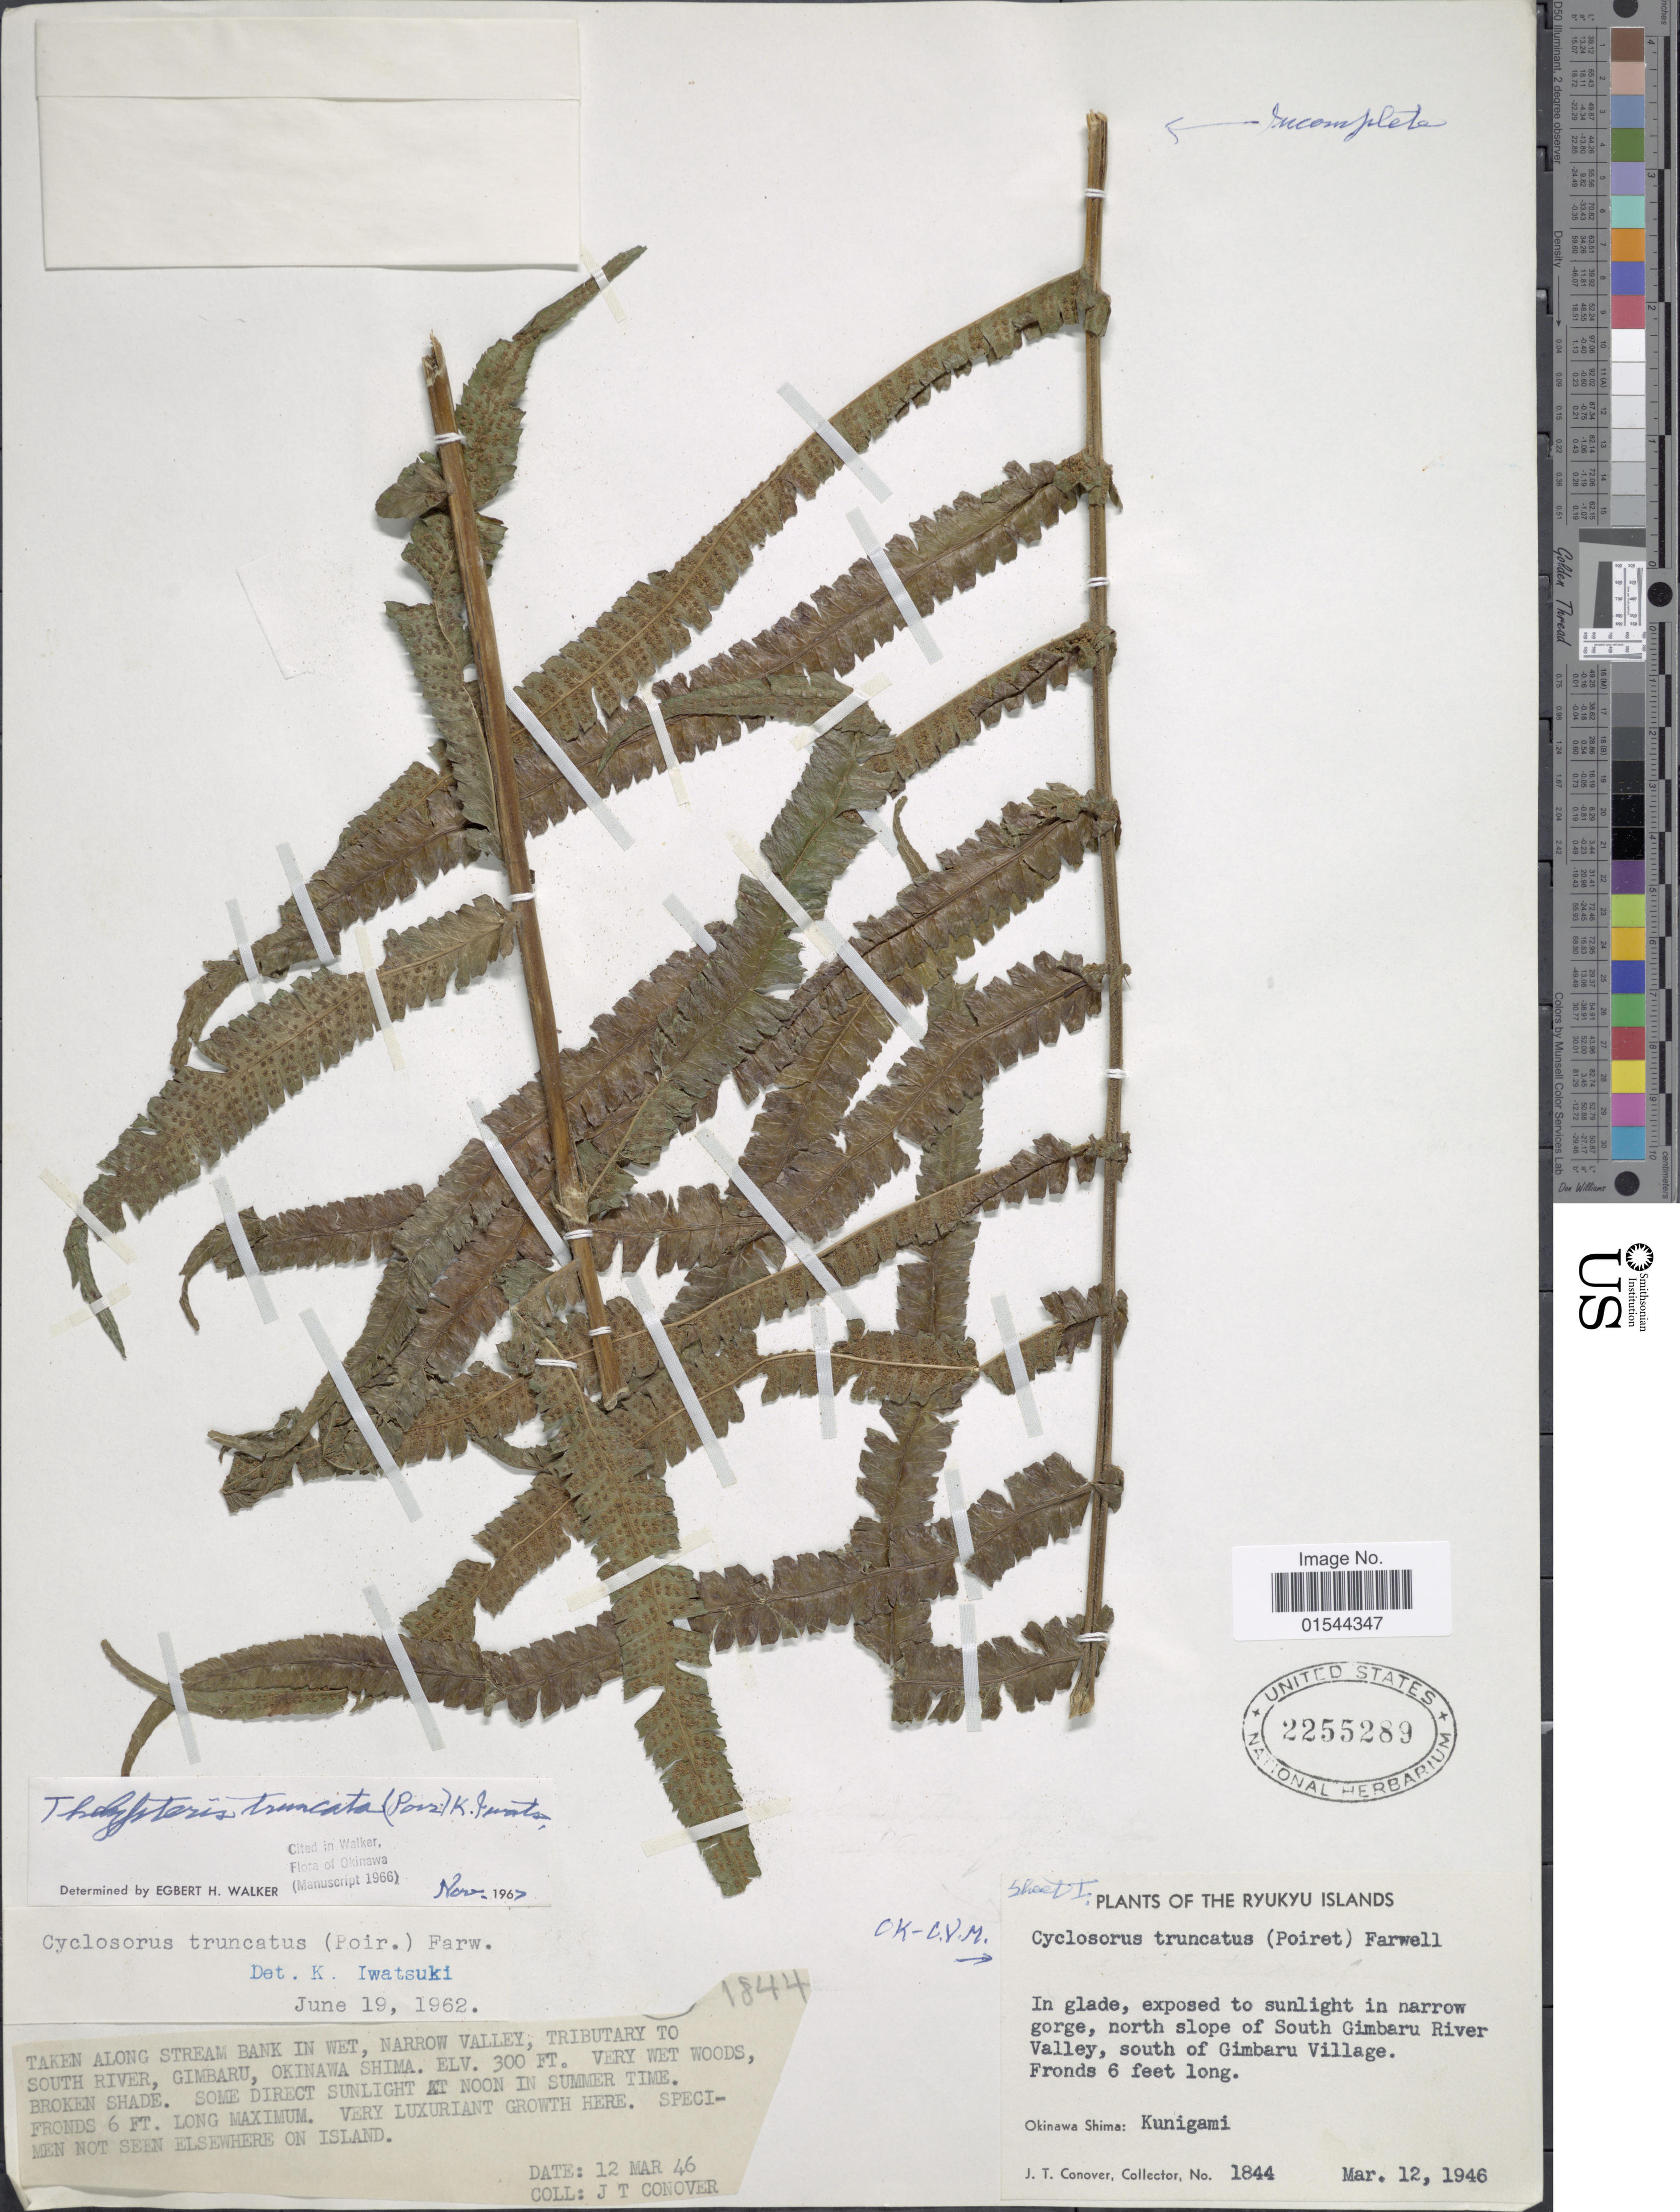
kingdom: Plantae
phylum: Tracheophyta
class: Polypodiopsida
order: Polypodiales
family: Thelypteridaceae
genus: Pneumatopteris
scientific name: Pneumatopteris truncata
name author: (Poir.) Holttum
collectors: J. T. Conover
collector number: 1844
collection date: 1946-03-12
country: Japan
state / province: Okinawa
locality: The ryukyu Islands, exposed to sunlight in narrow gorge, north slope of South Gimbaru River Valley, south of Gimbaru Village. Okinawa Shima: Kunigami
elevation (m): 91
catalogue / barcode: US 2255289